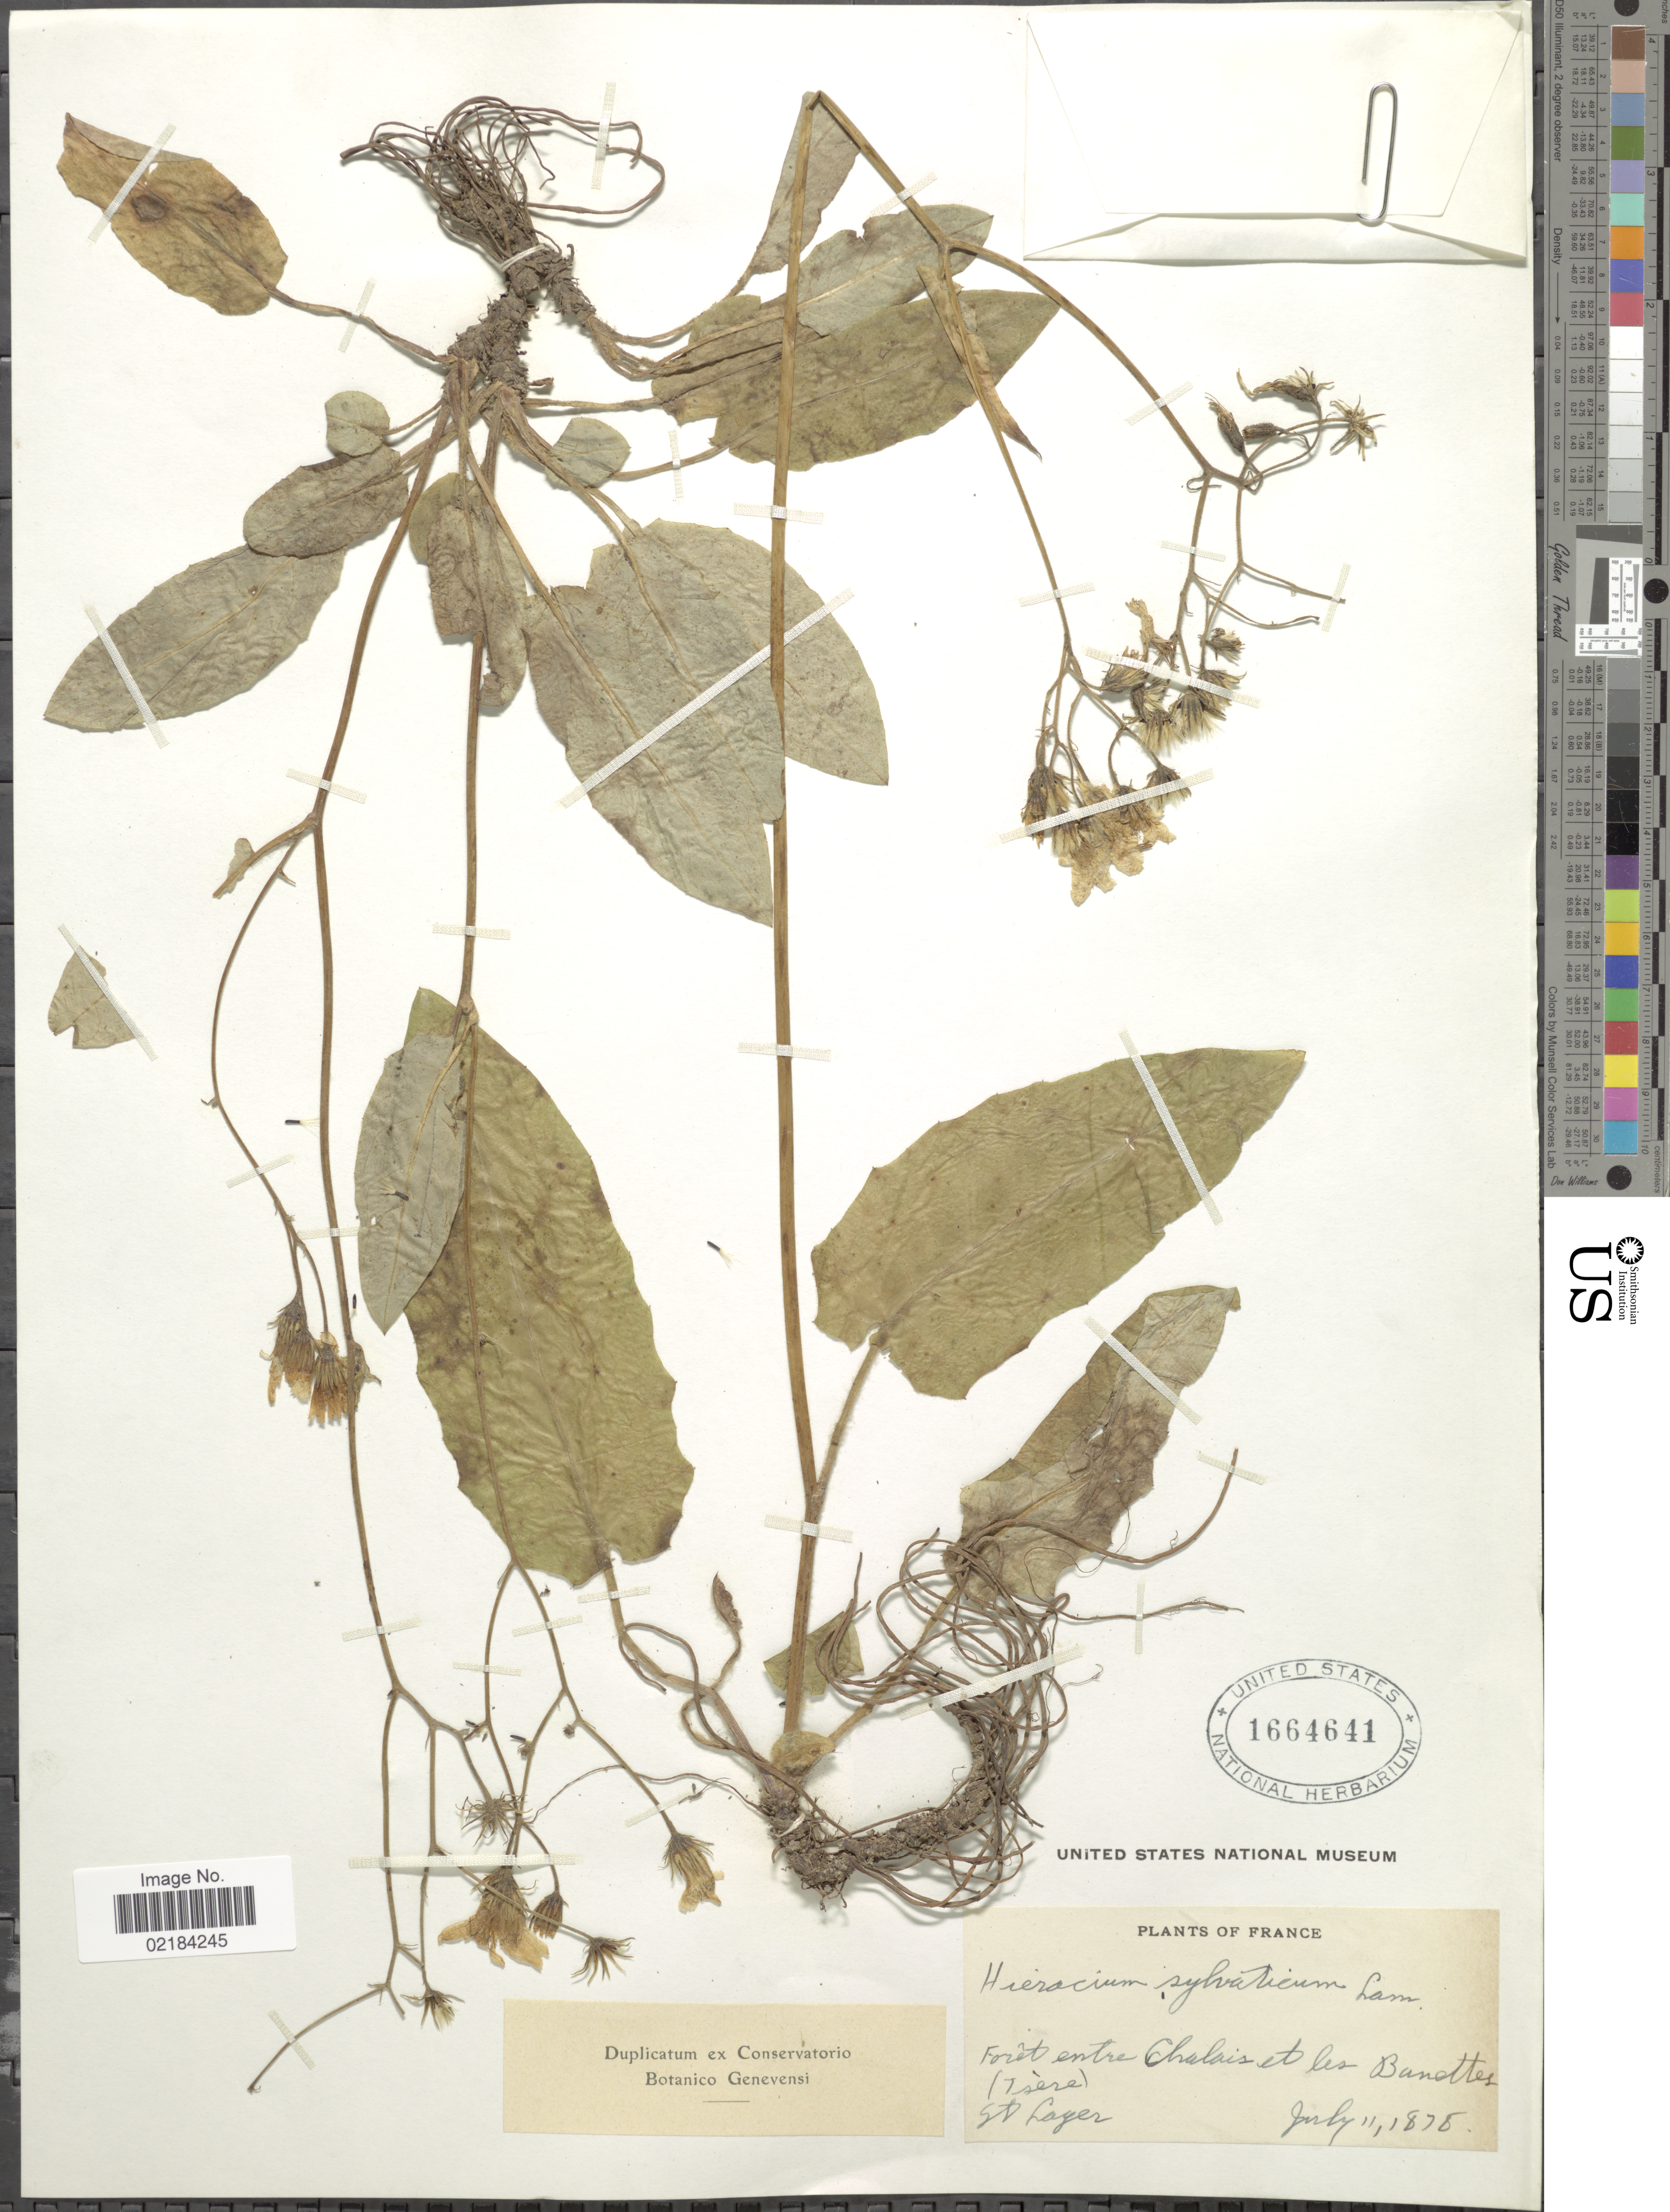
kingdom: Plantae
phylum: Tracheophyta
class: Magnoliopsida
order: Asterales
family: Asteraceae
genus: Hieracium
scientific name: Hieracium sylvaticum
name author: (L.) Gouan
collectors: S. Lager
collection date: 1878-07-11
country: France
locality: Foret entre Chalais et les Bandtes (Tsere) [interpreted]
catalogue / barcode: US 1664641